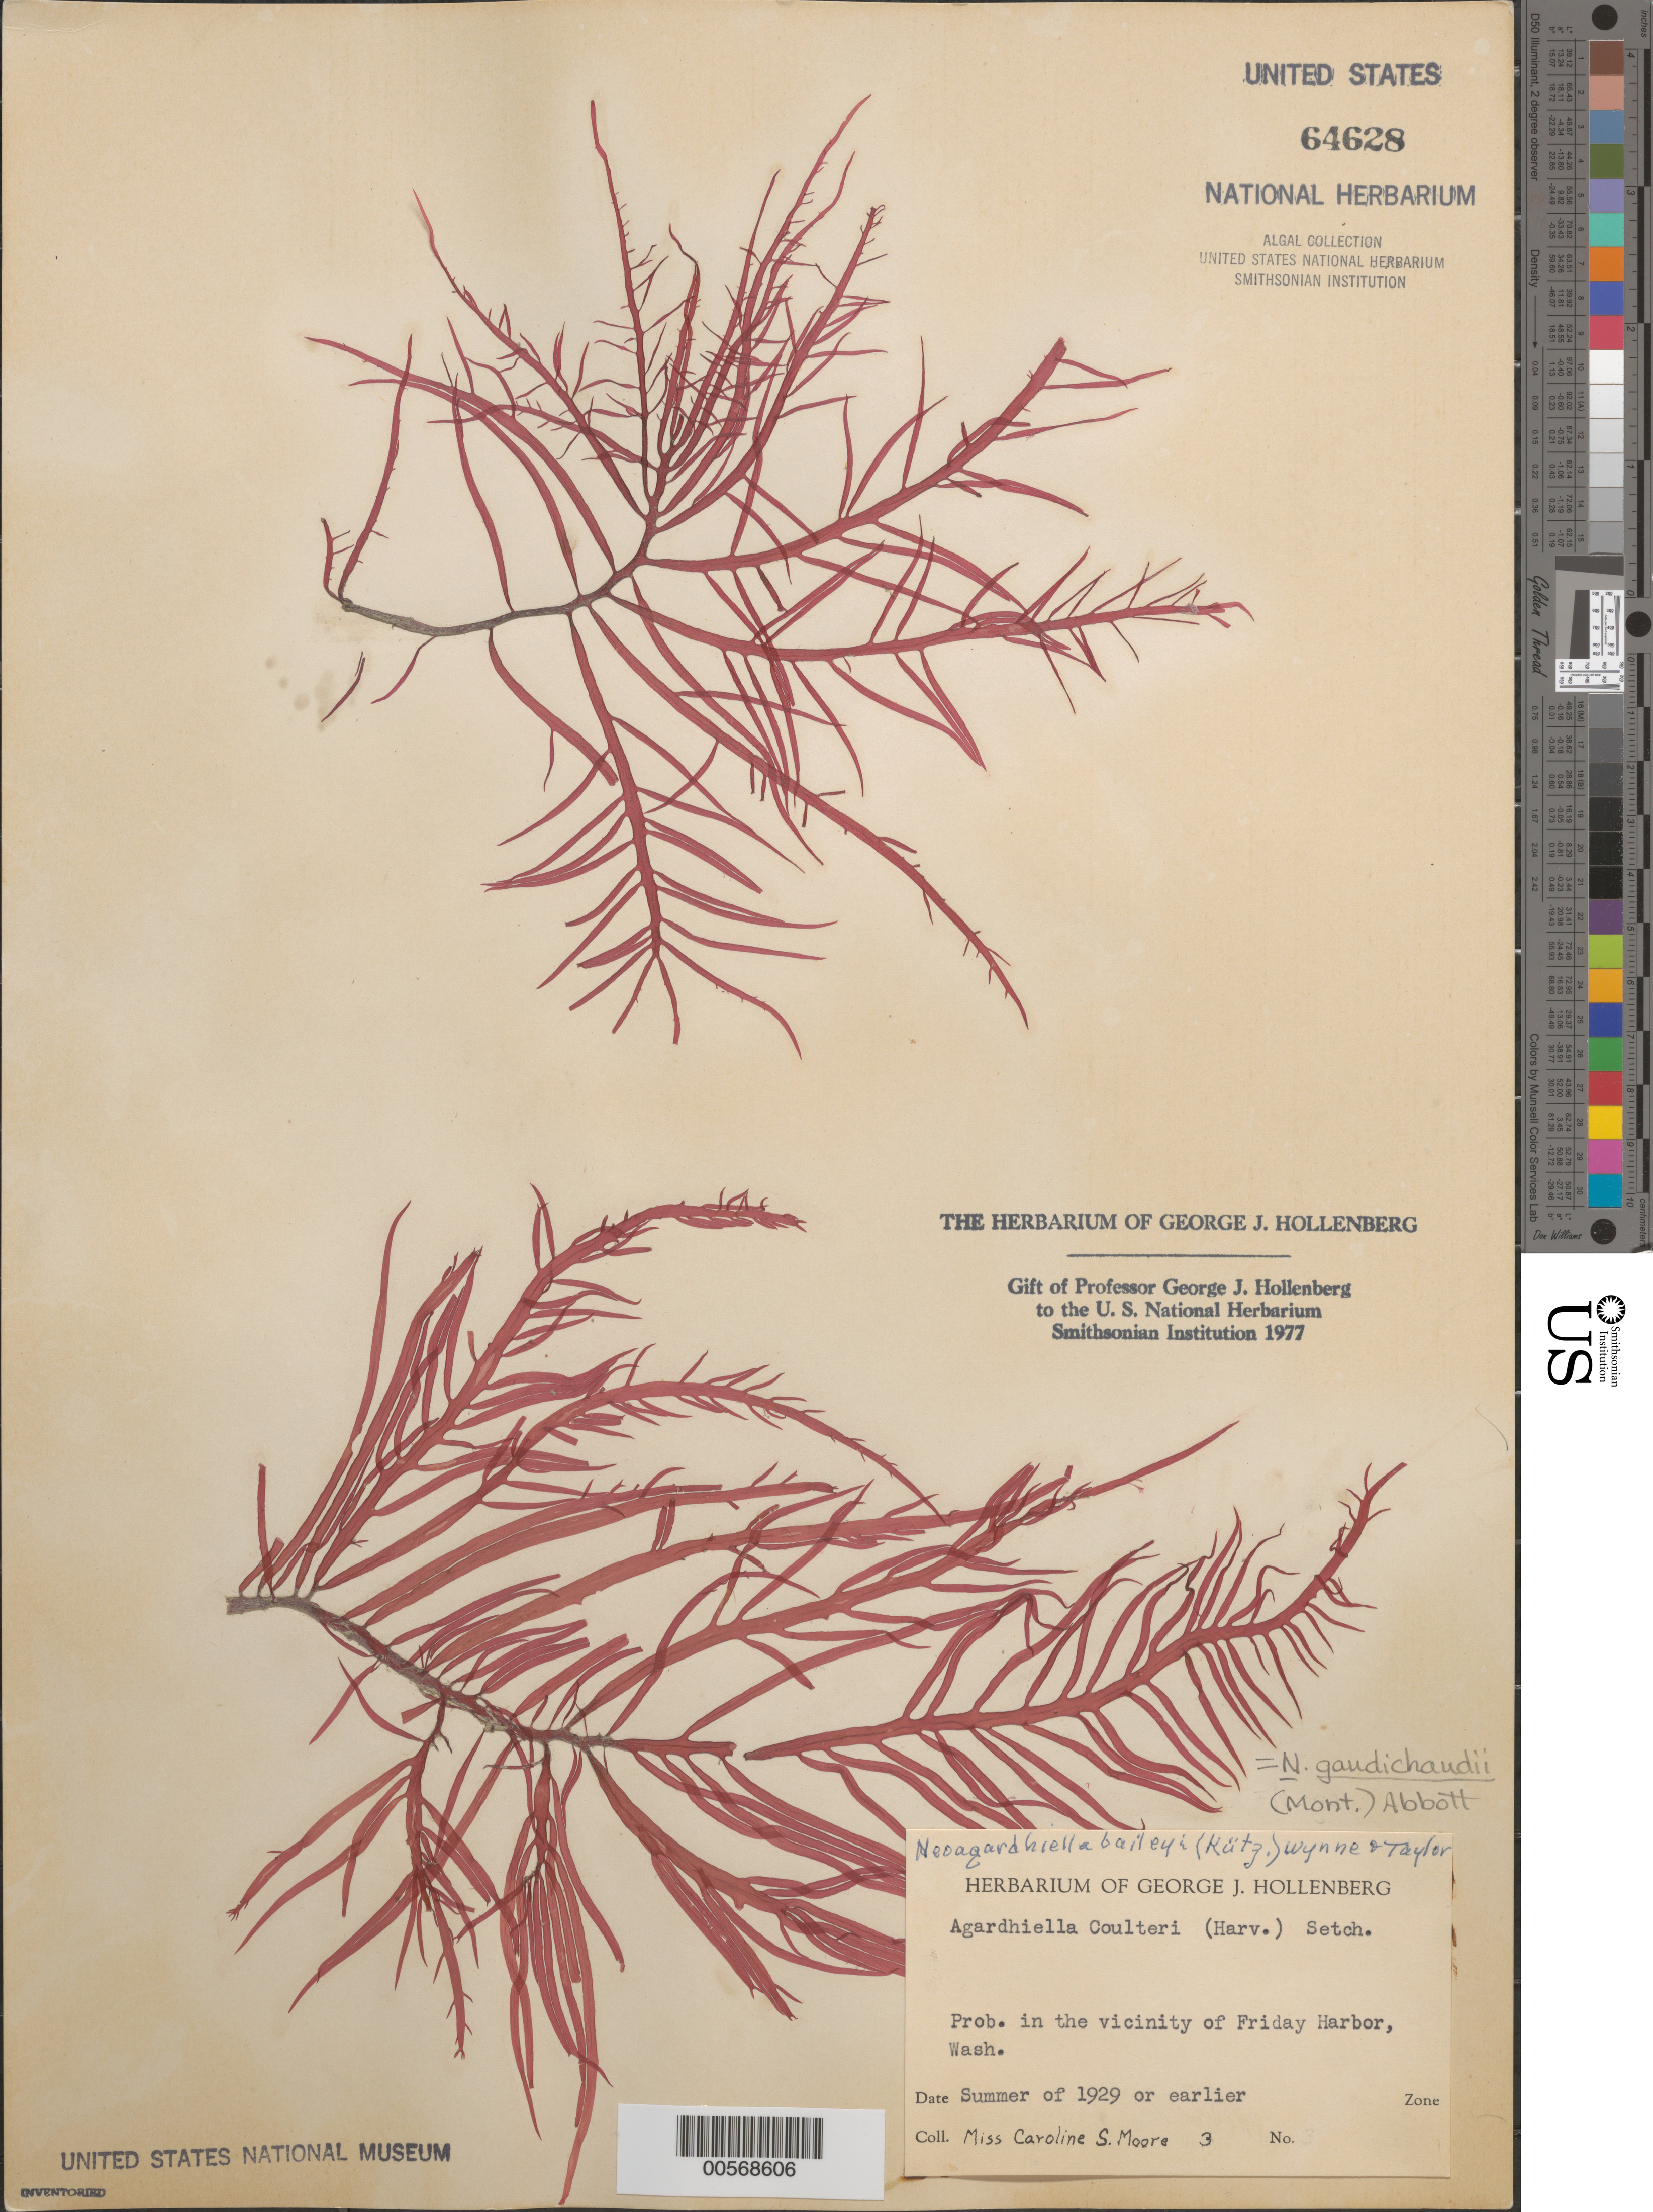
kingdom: Plantae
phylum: Rhodophyta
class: Florideophyceae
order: Gigartinales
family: Solieriaceae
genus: Sarcodiotheca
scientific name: Sarcodiotheca gaudichaudii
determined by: Algae name updating Project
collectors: C. Moore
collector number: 3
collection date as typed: Sum 1929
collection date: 1929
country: United States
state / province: Washington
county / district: San Juan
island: San Juan Island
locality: Probably Friday Harbor area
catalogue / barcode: US 64628